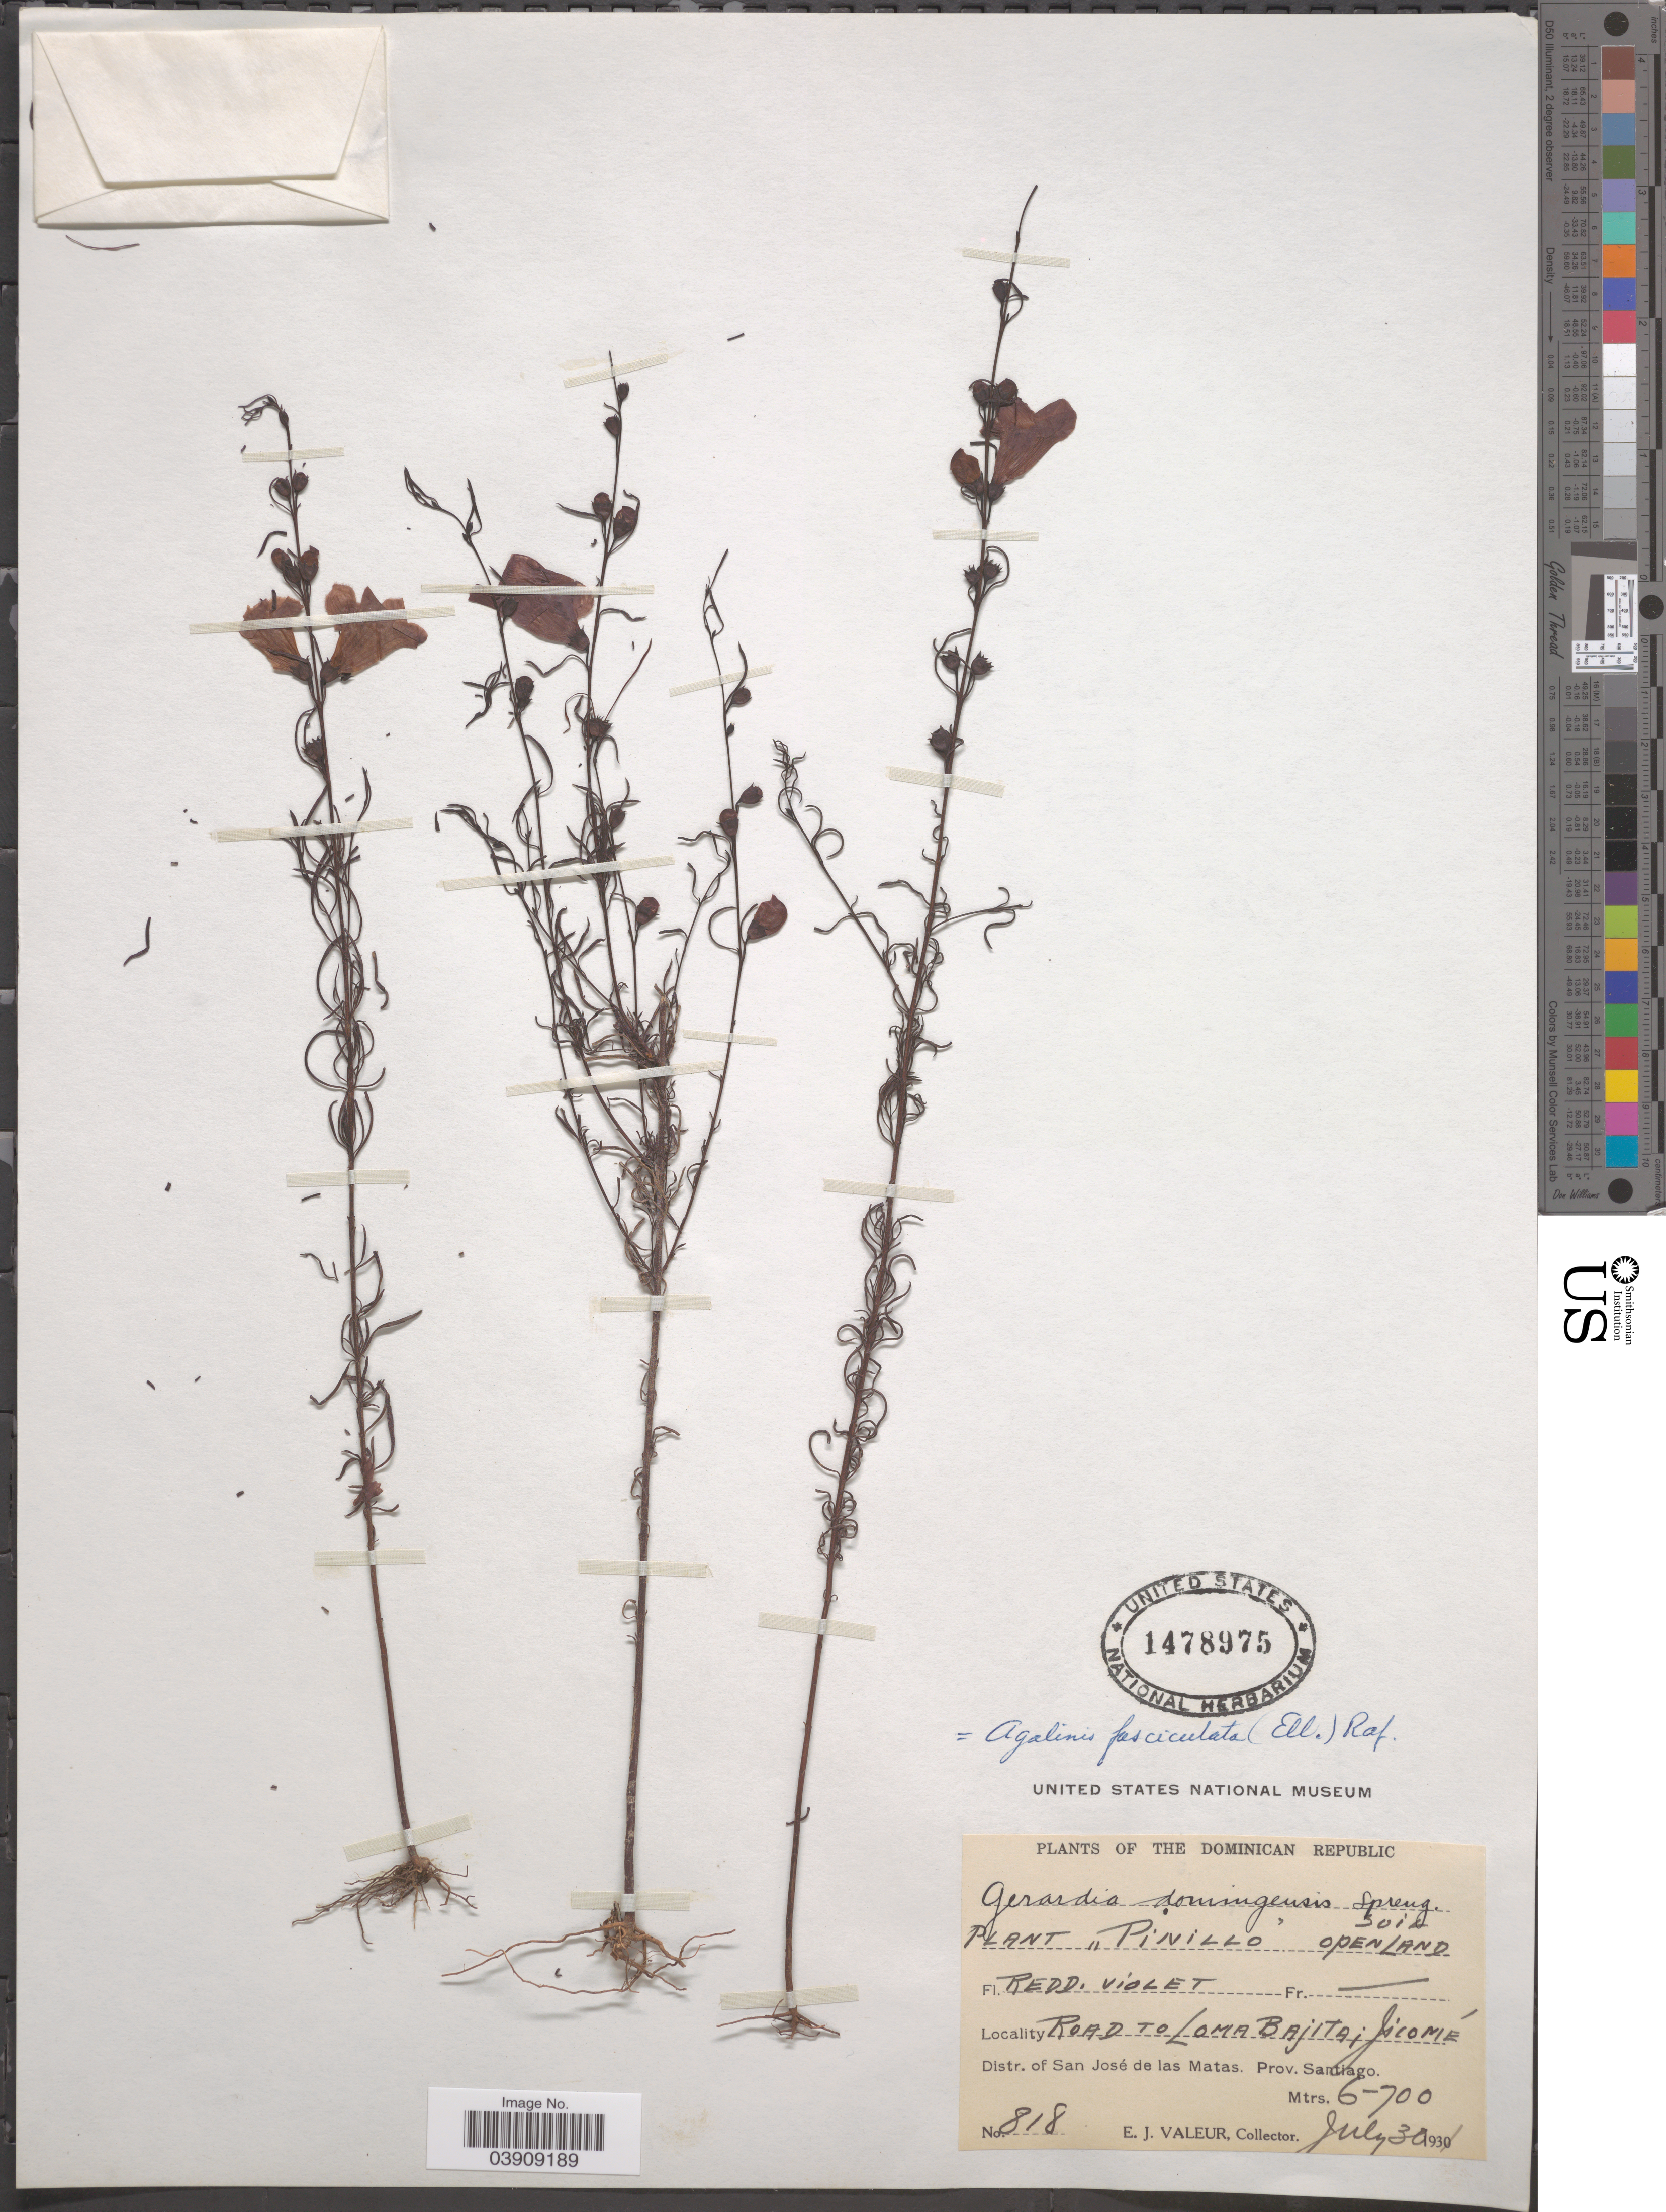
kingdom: Plantae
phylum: Tracheophyta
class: Magnoliopsida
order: Lamiales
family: Orobanchaceae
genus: Gerardia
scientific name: Gerardia domingensis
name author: Spreng.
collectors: E. Valeur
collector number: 818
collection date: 1931-07-30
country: Dominican Republic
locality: Road to Loma Bajita; Jicomé. Distr. of San José de las Matas, Prov. Santiago.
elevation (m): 600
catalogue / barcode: US 1478975